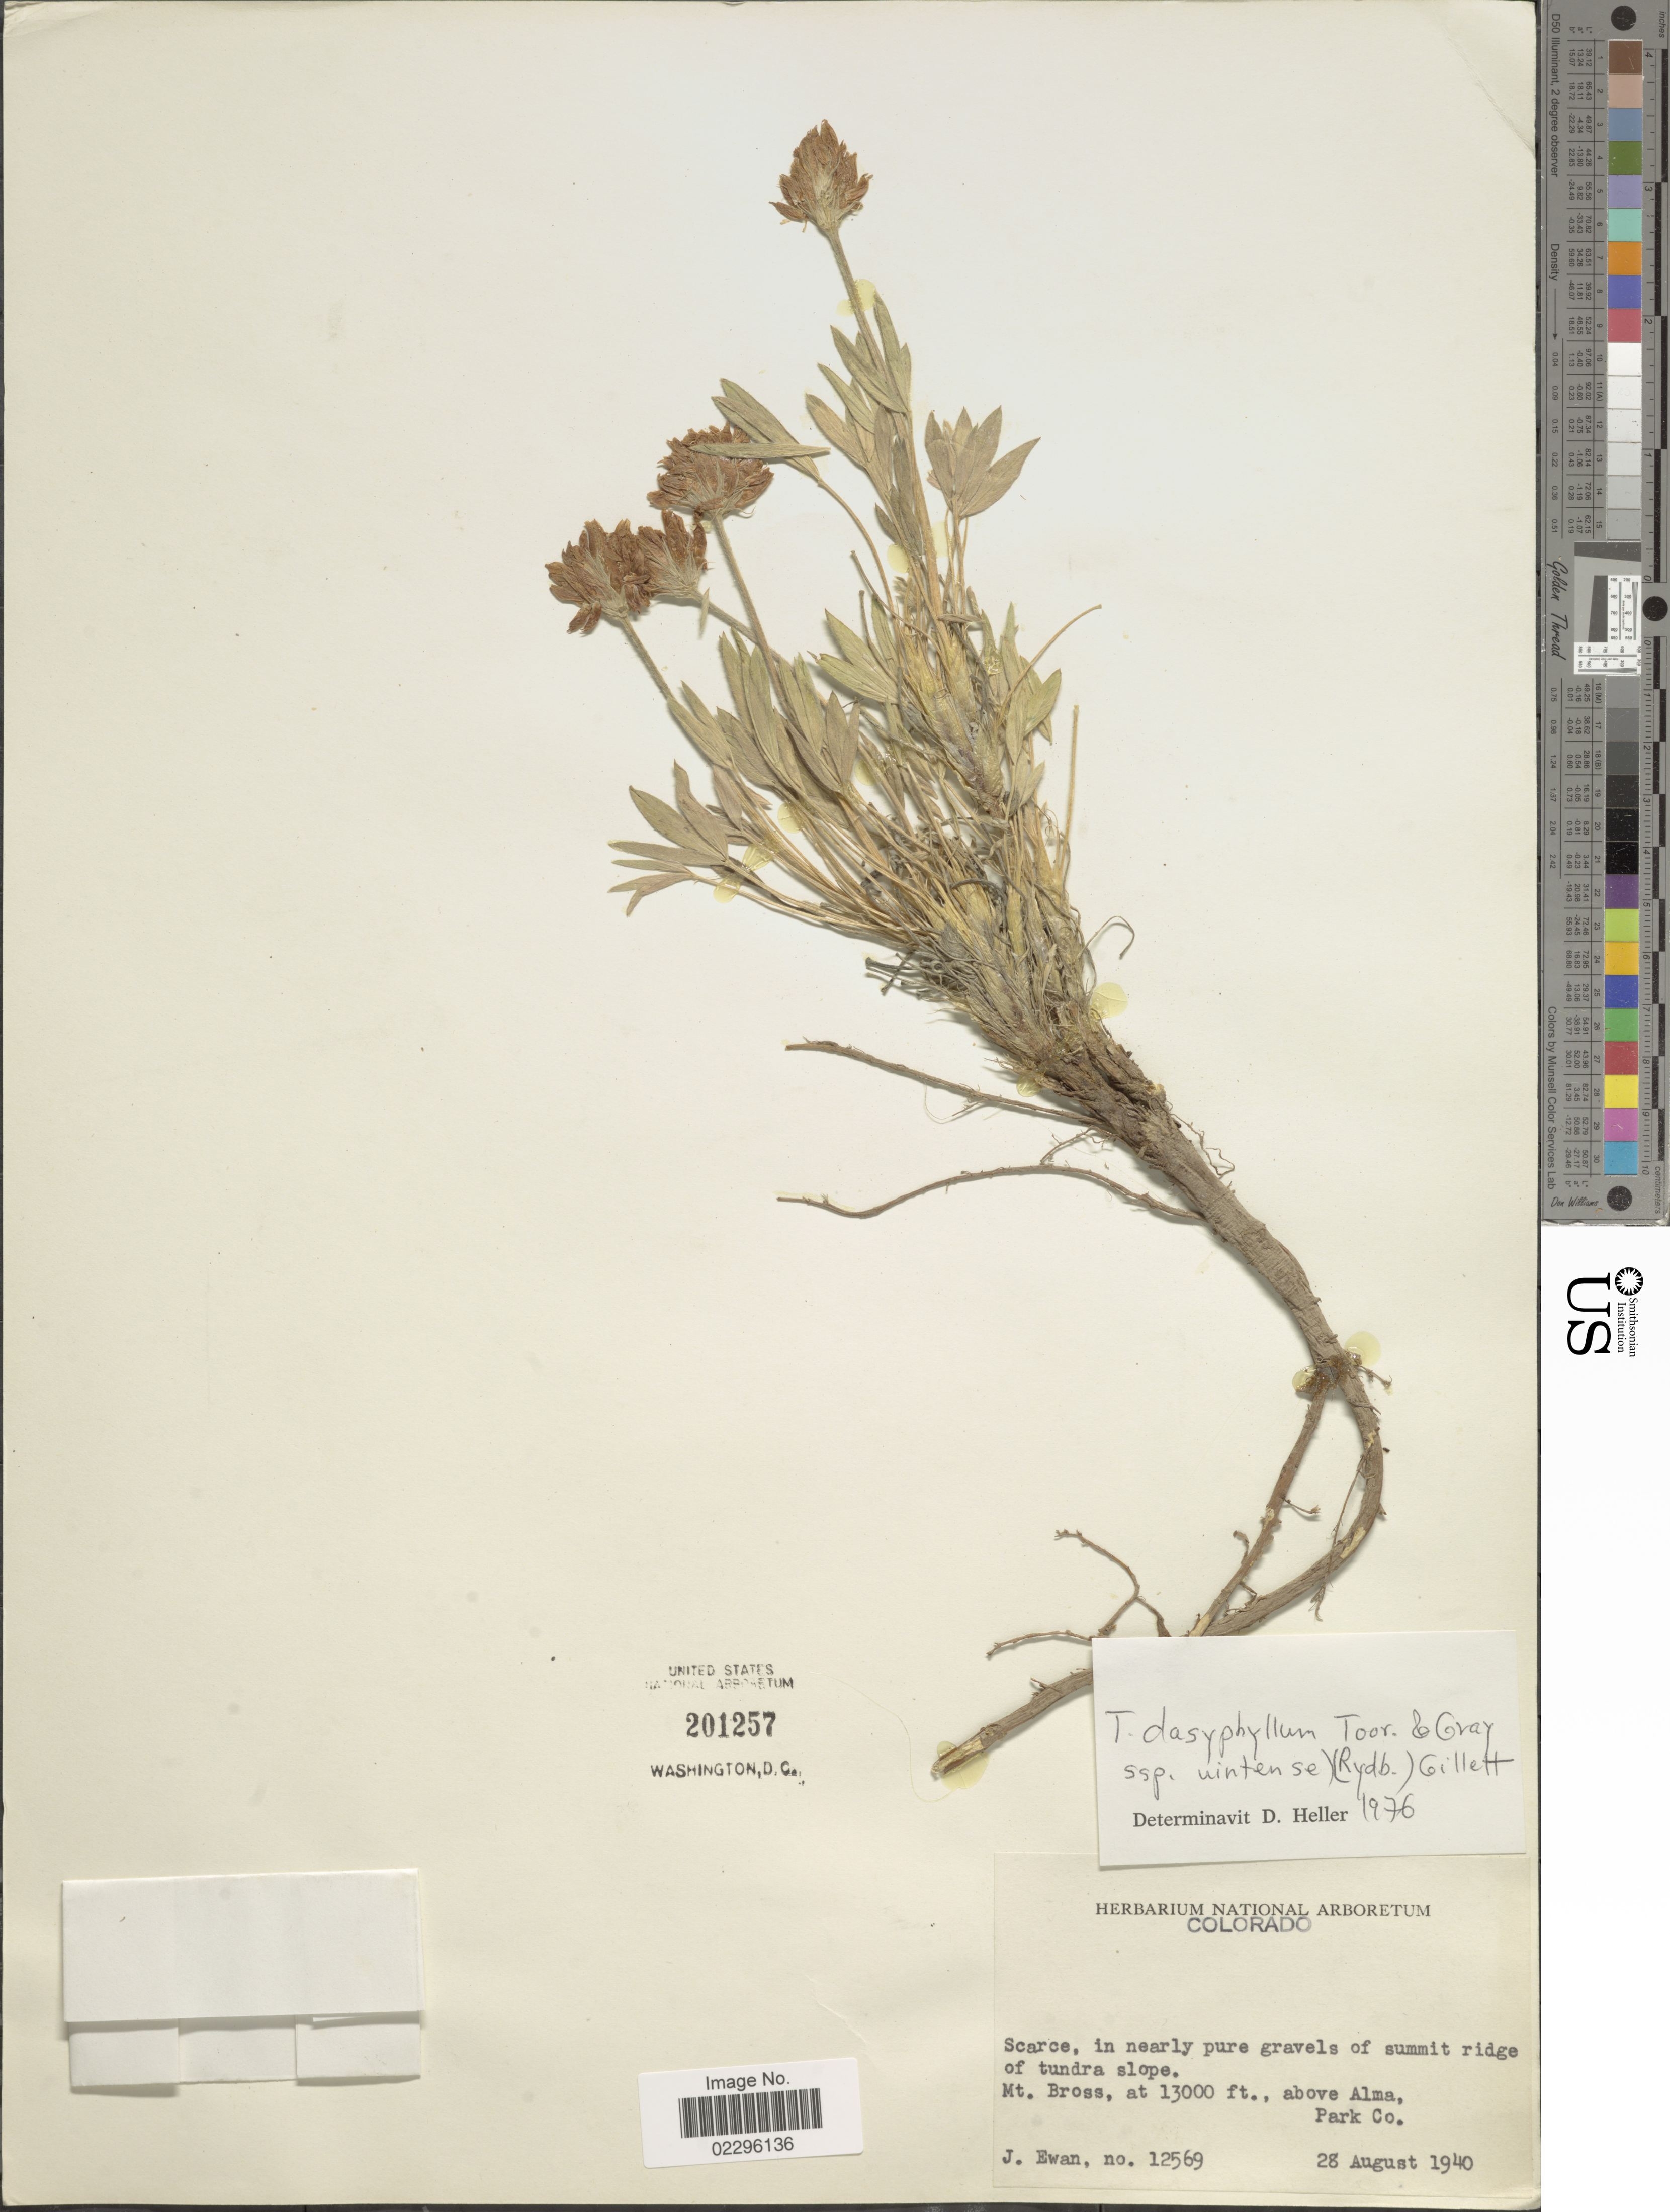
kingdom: Plantae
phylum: Tracheophyta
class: Magnoliopsida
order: Fabales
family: Fabaceae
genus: Trifolium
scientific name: Trifolium dasyphyllum subsp. uintense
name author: (Rydb.) J.M. Gillett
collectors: J. A. Ewan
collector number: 12569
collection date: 1940-08-28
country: United States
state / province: Colorado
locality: Mt. Bross, above Alma, Park Co.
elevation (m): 3962